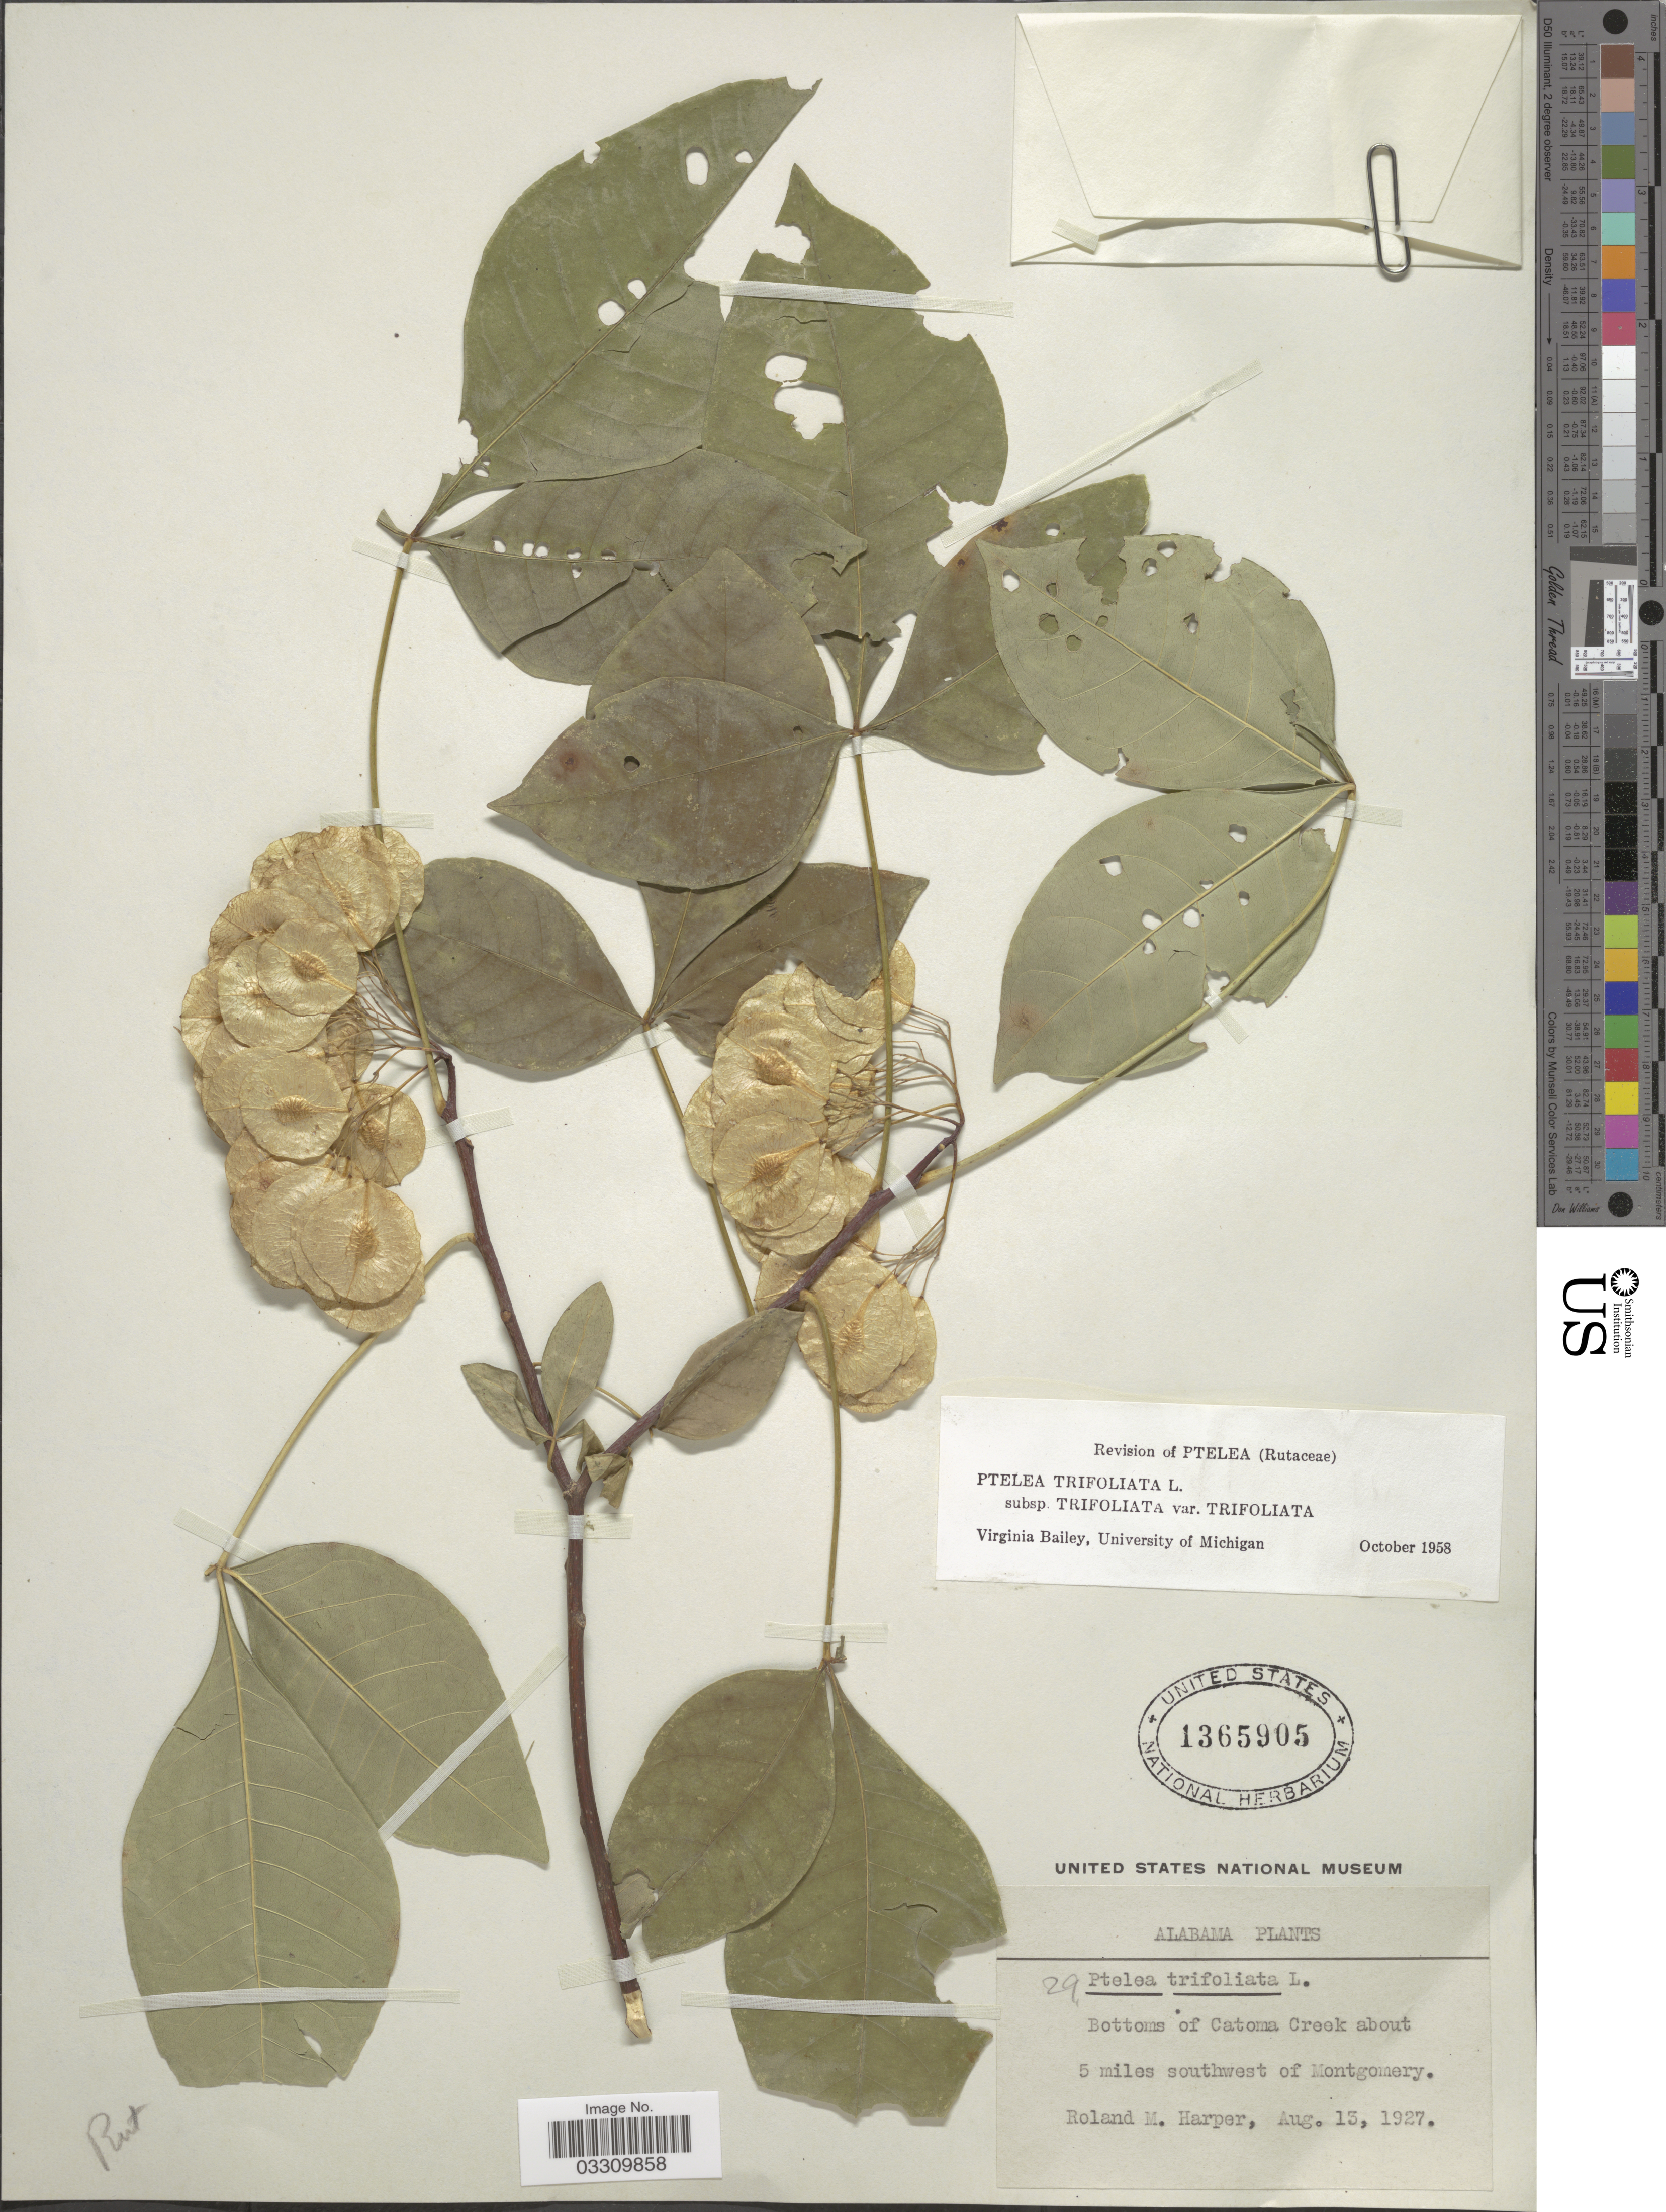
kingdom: Plantae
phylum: Tracheophyta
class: Magnoliopsida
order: Sapindales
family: Rutaceae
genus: Ptelea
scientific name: Ptelea trifoliata var. trifoliata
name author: L.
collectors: R. M. Harper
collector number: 29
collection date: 1927-08-13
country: United States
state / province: Alabama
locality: Bottoms of Catoma Creek about 5 miles southwest of Montgomery.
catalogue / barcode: US 1365905